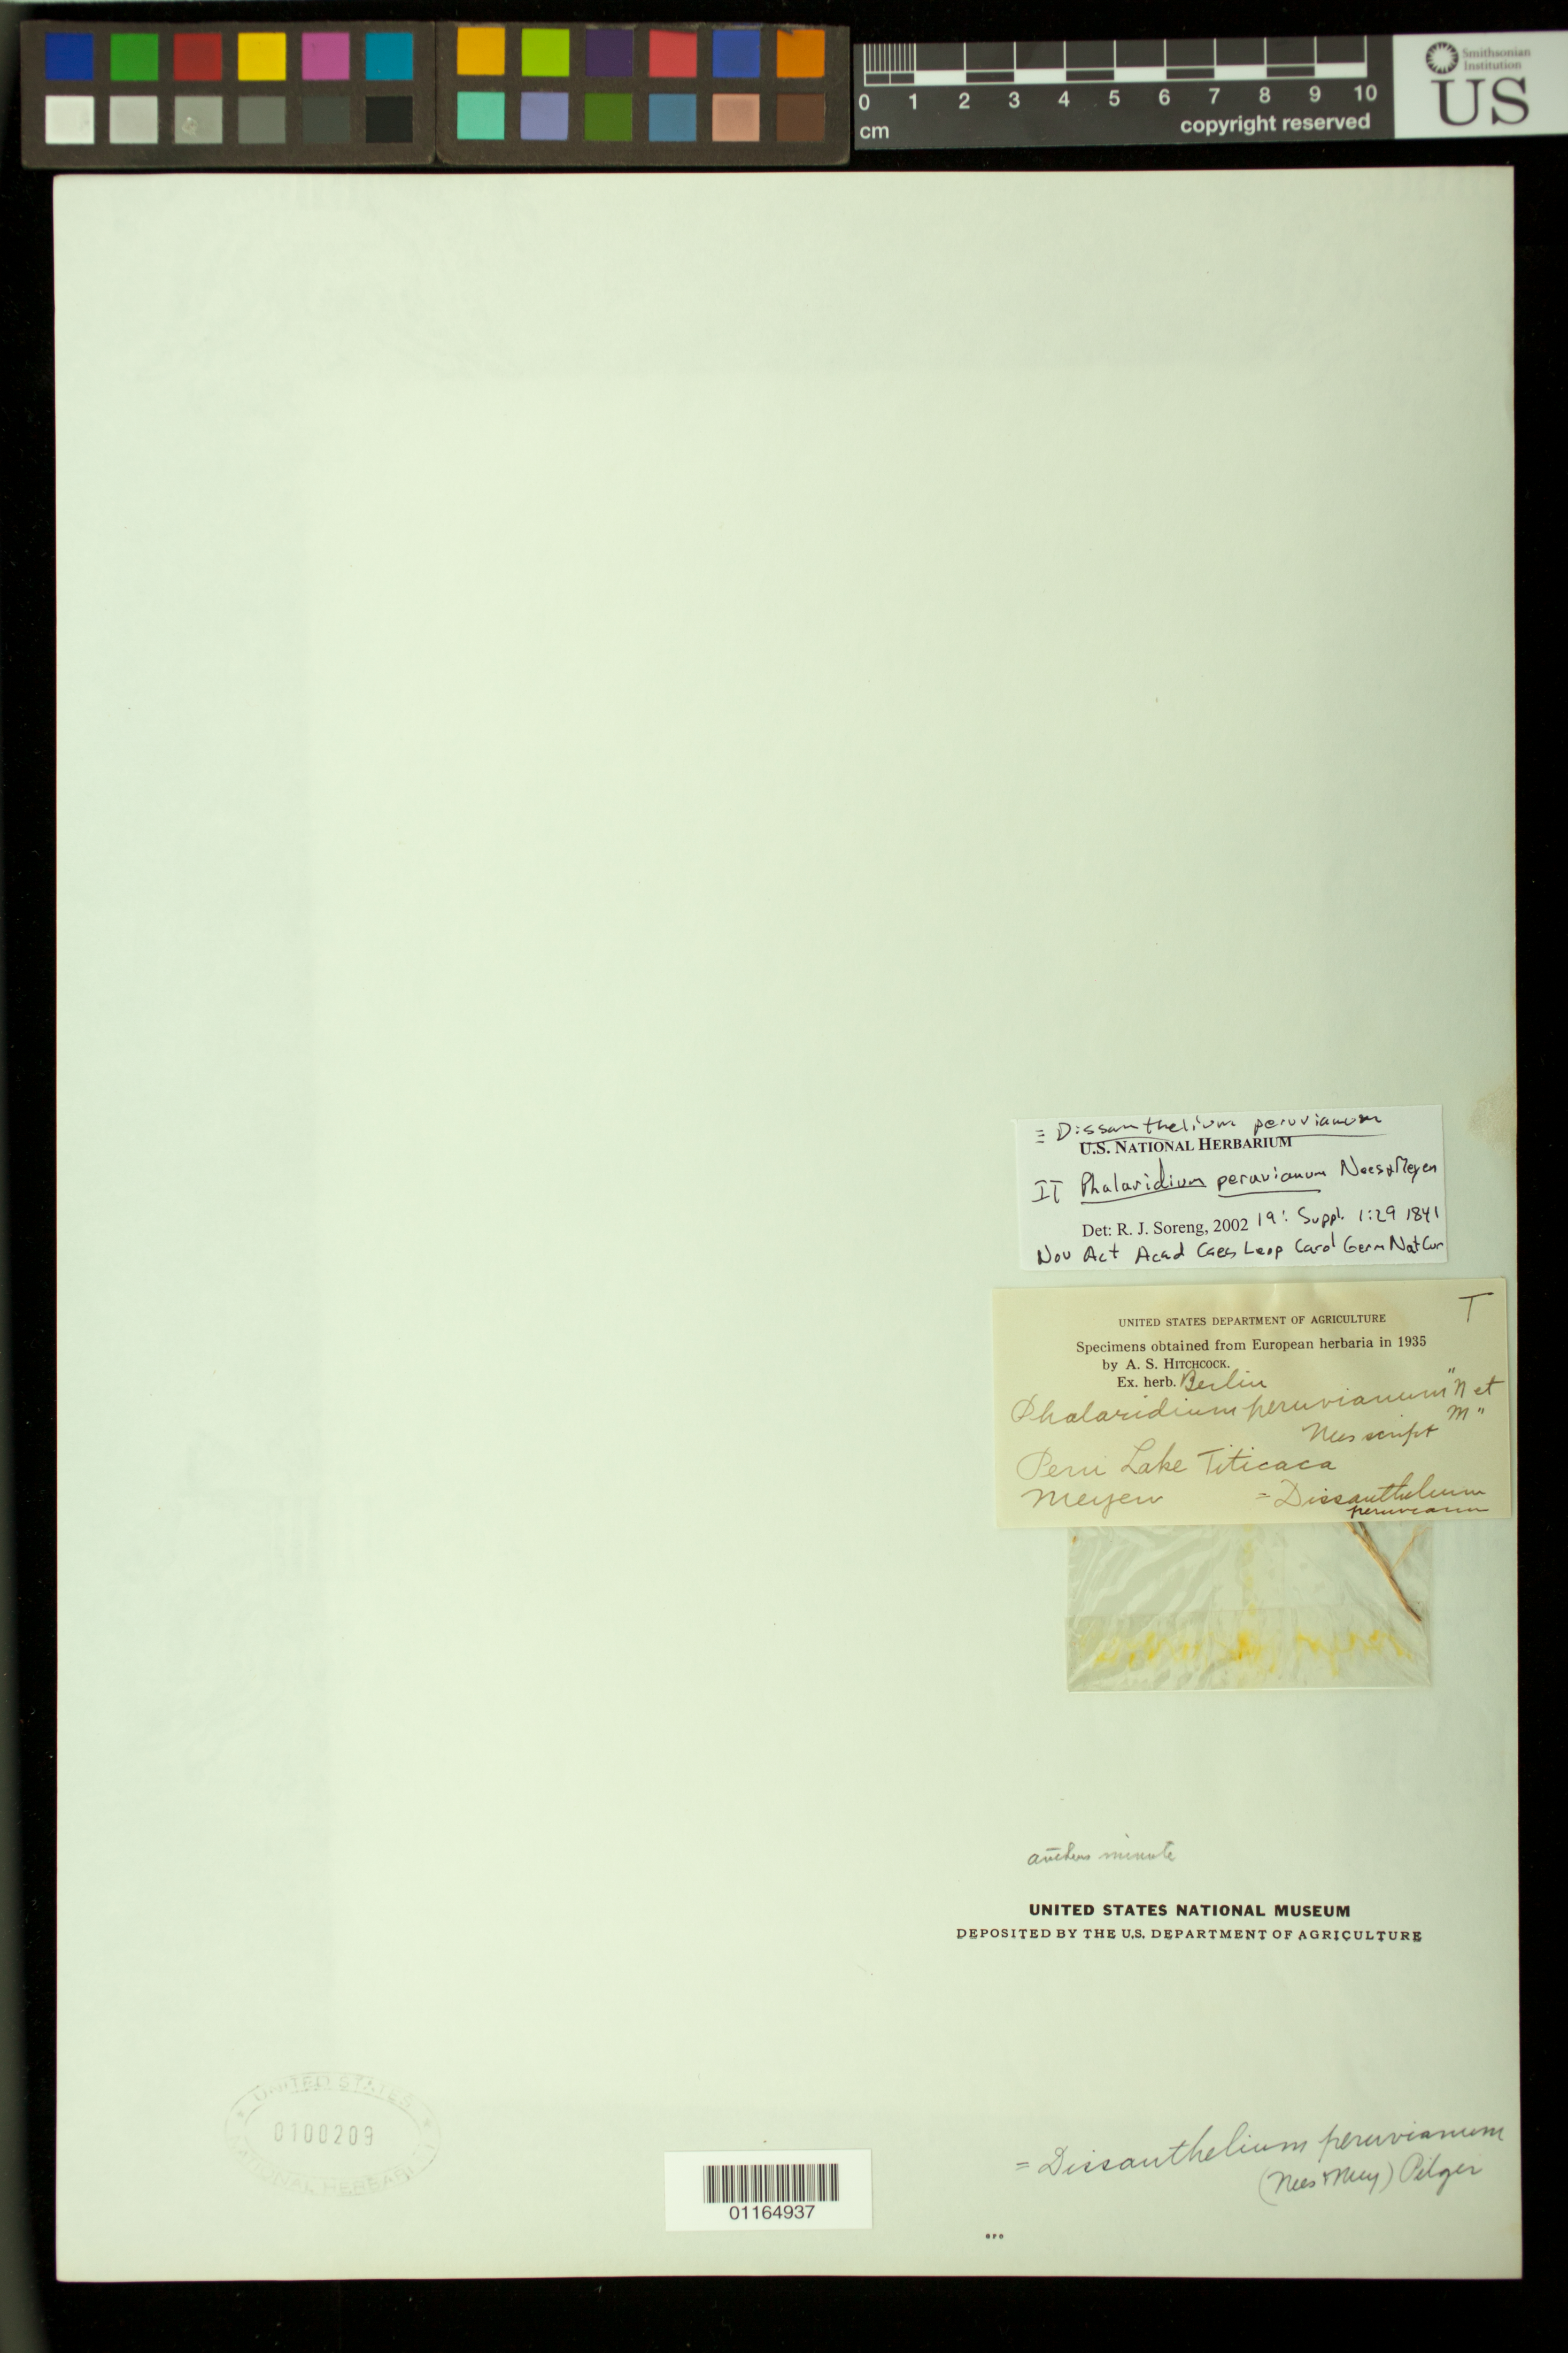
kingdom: Plantae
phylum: Tracheophyta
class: Liliopsida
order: Poales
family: Poaceae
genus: Phalaridium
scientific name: Phalaridium peruvianum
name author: Nees & Meyen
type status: Type Collection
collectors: F. J. F. Meyen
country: Peru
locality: Lake Titicaca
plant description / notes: Fragmentary material of type specimen ex herb. Berlin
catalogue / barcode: US 100209